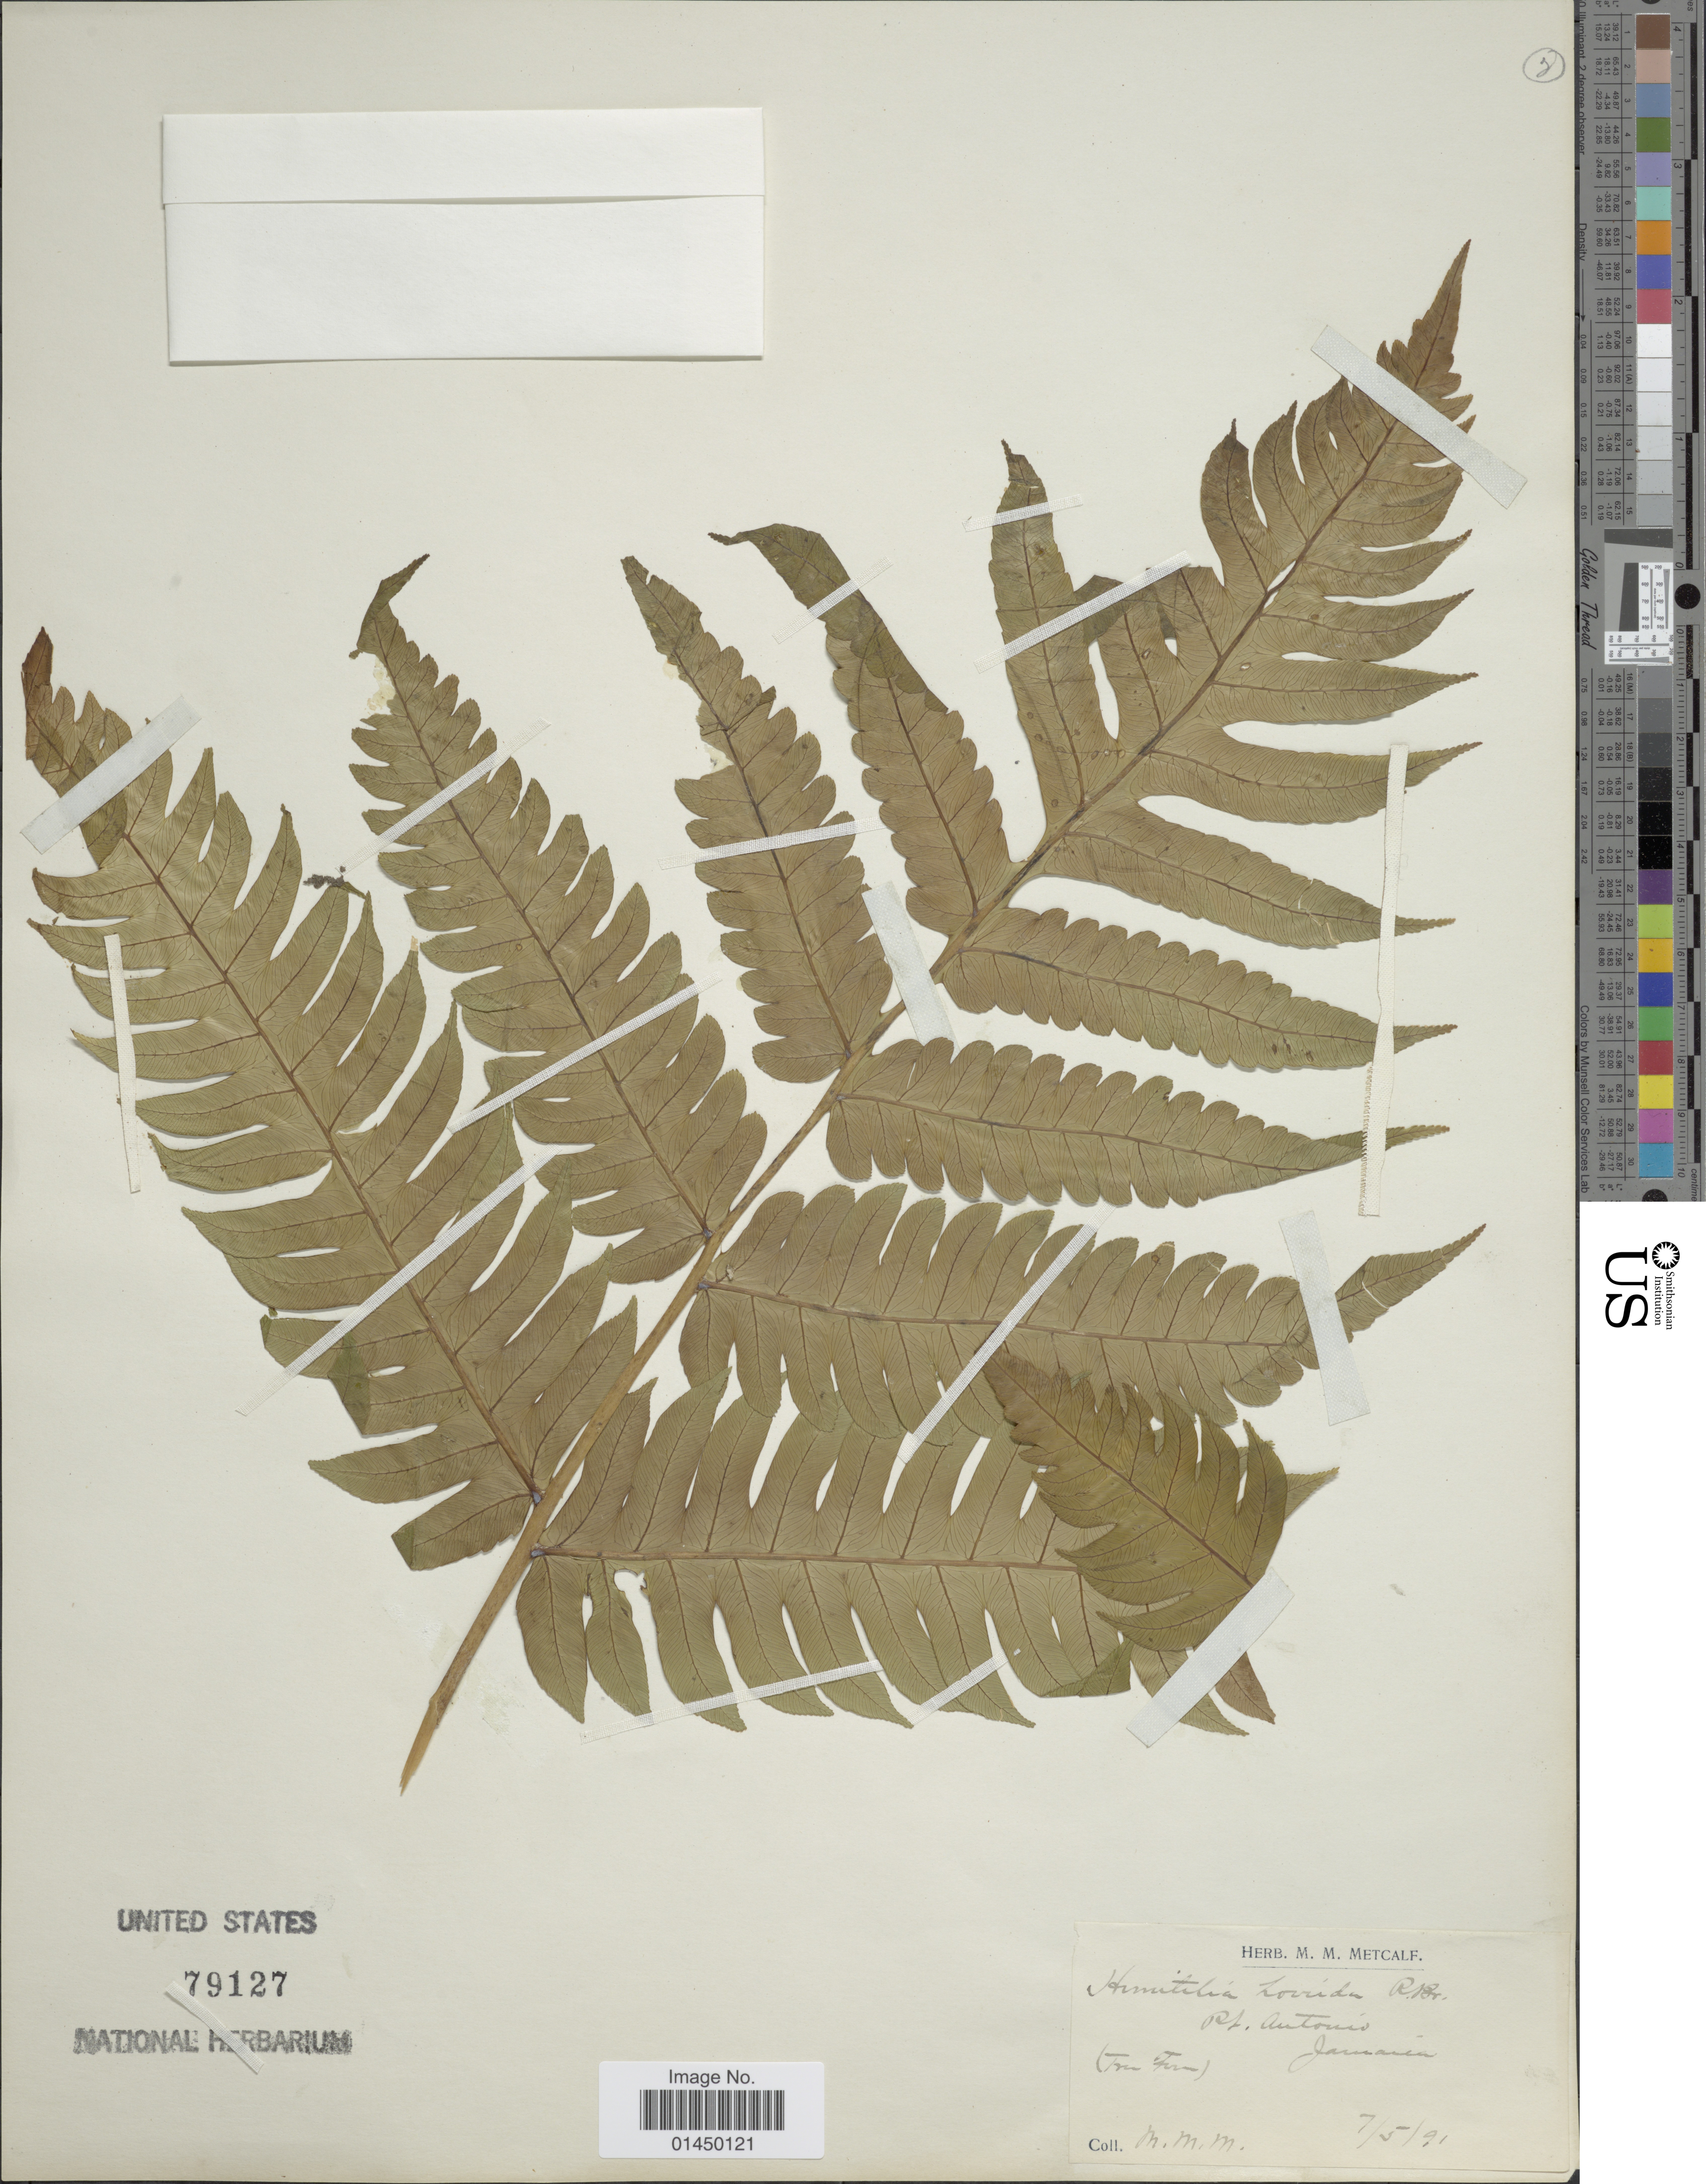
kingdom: Plantae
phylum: Tracheophyta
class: Polypodiopsida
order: Cyatheales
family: Cyatheaceae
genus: Cyathea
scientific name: Cyathea consimilis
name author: (Stolze) Lehnert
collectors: M. Metcalf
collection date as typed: Transcribed d/m/y: 7/5/91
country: Jamaica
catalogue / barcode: US 79127